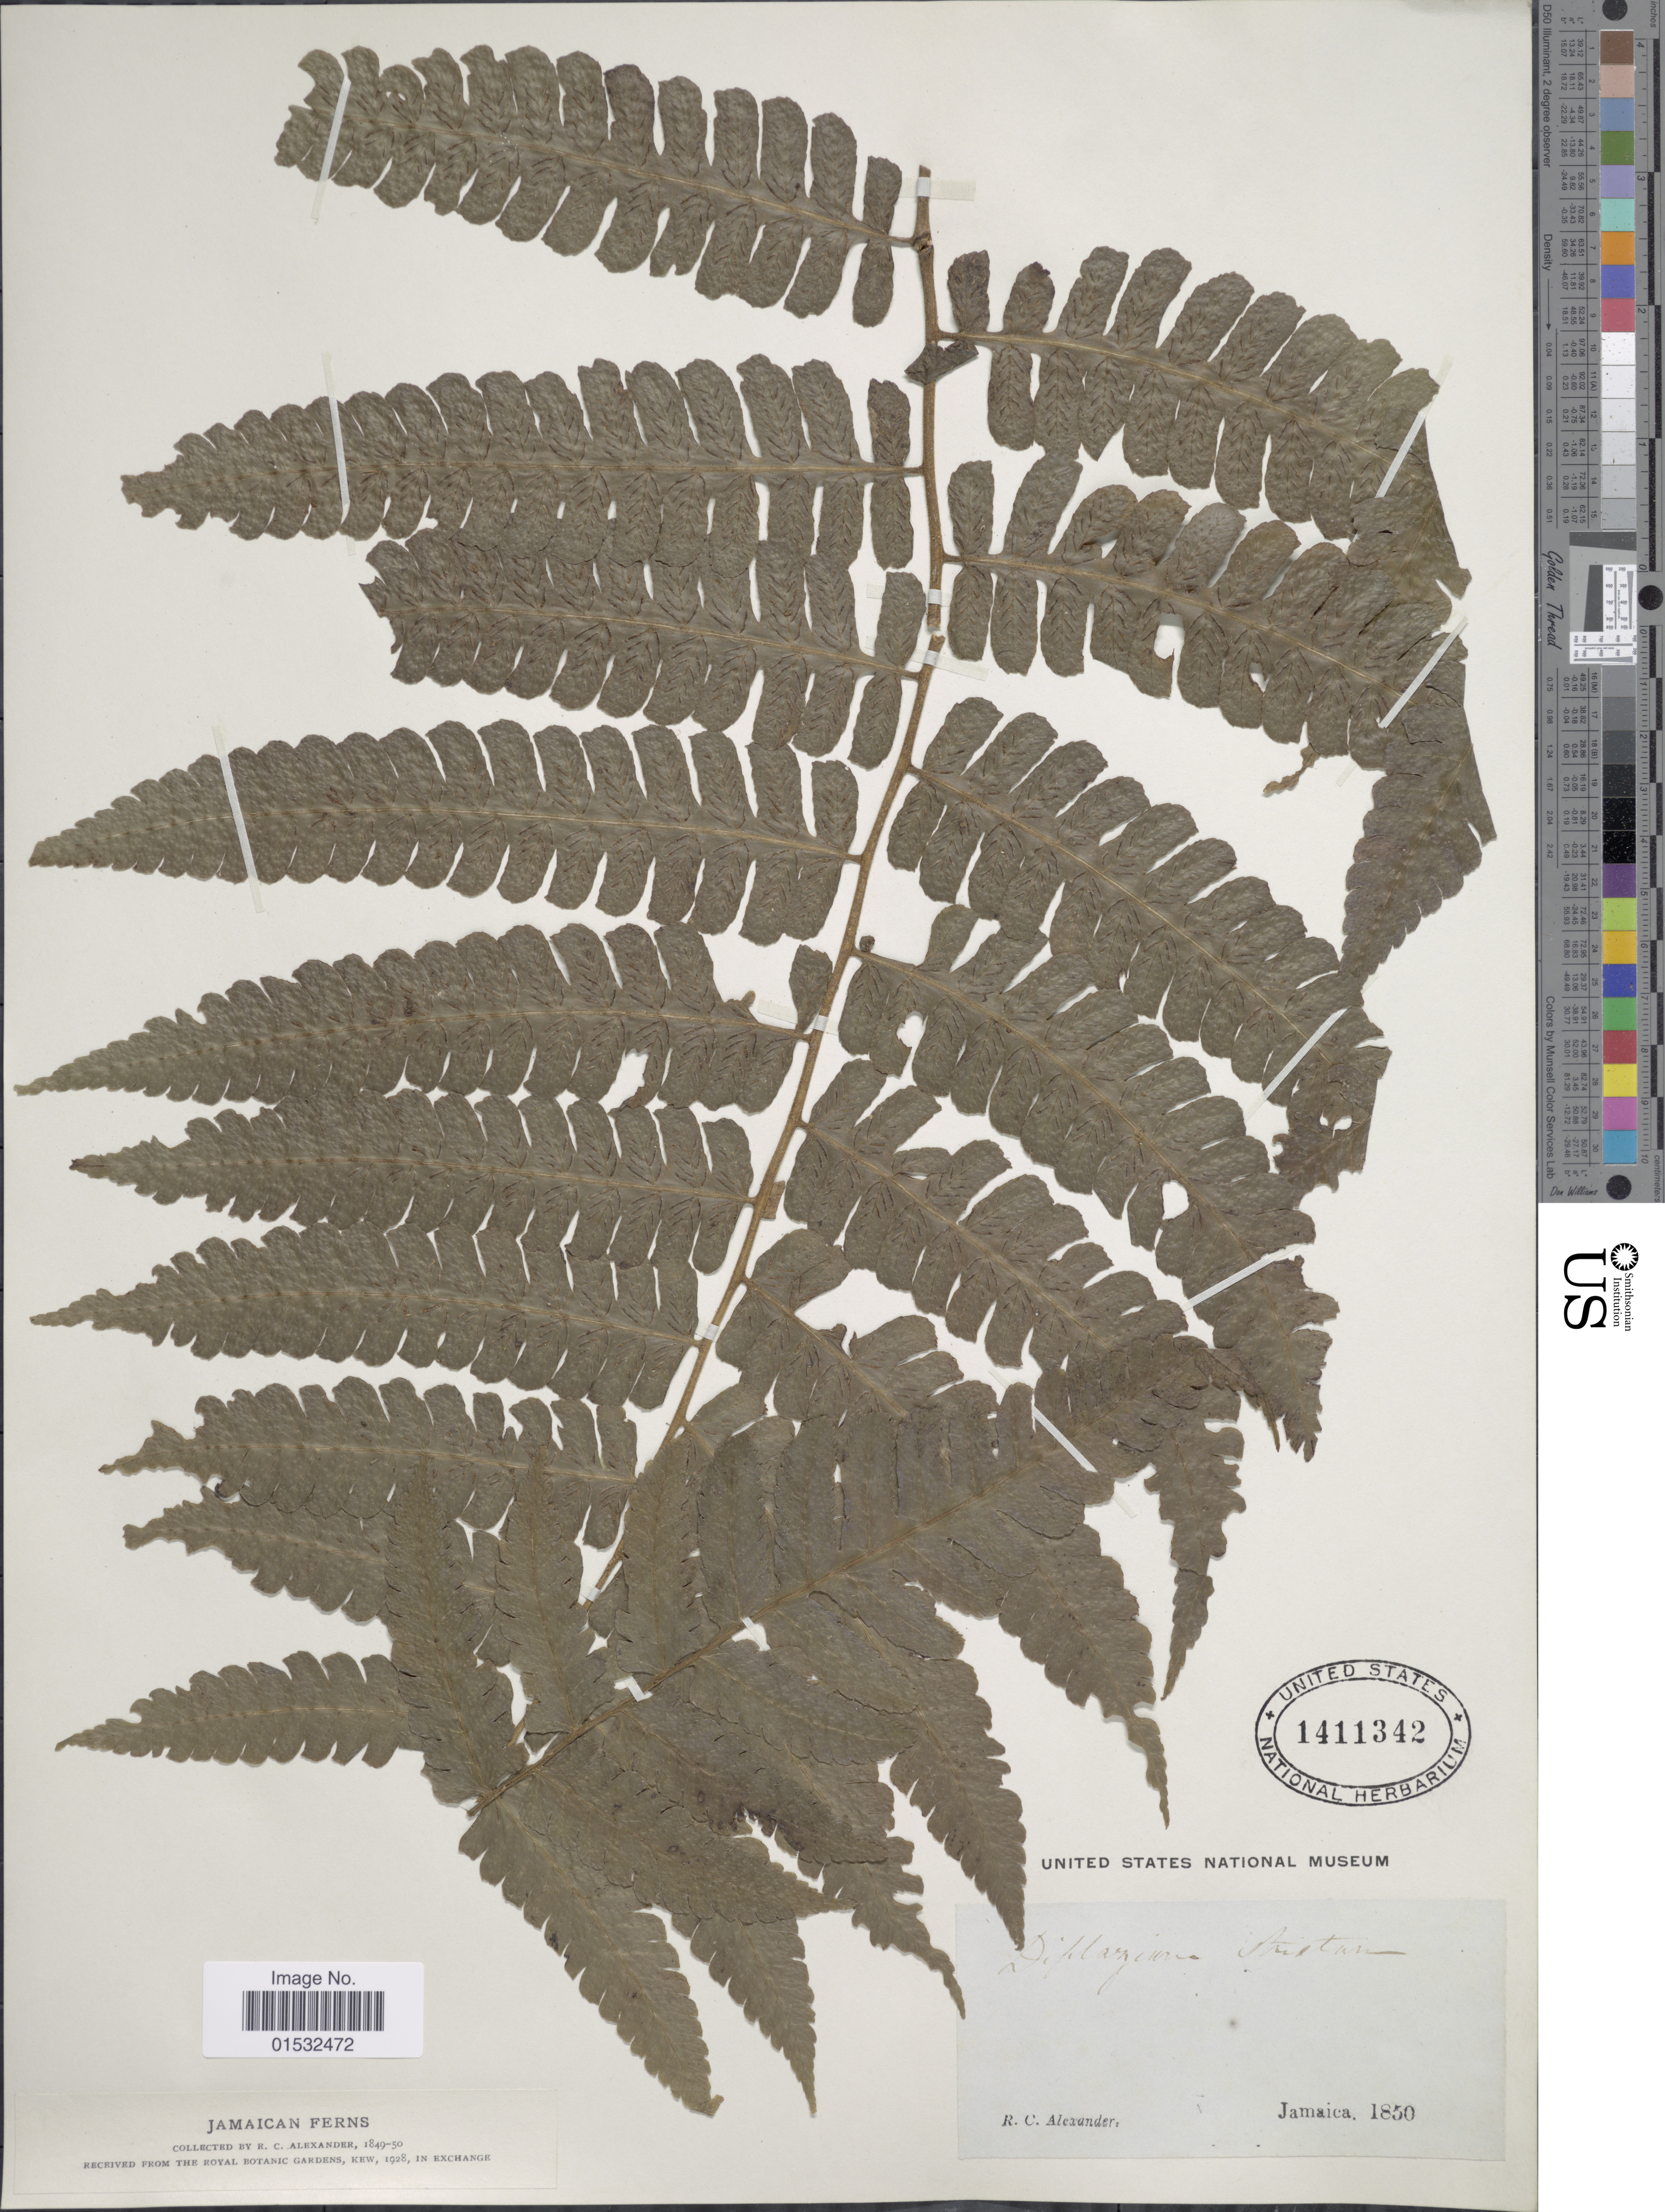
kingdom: Plantae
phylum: Tracheophyta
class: Polypodiopsida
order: Polypodiales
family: Athyriaceae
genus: Diplazium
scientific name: Diplazium striatum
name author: (L.) C. Presl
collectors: R. C. Alexander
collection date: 1850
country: Jamaica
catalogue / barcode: US 1411342